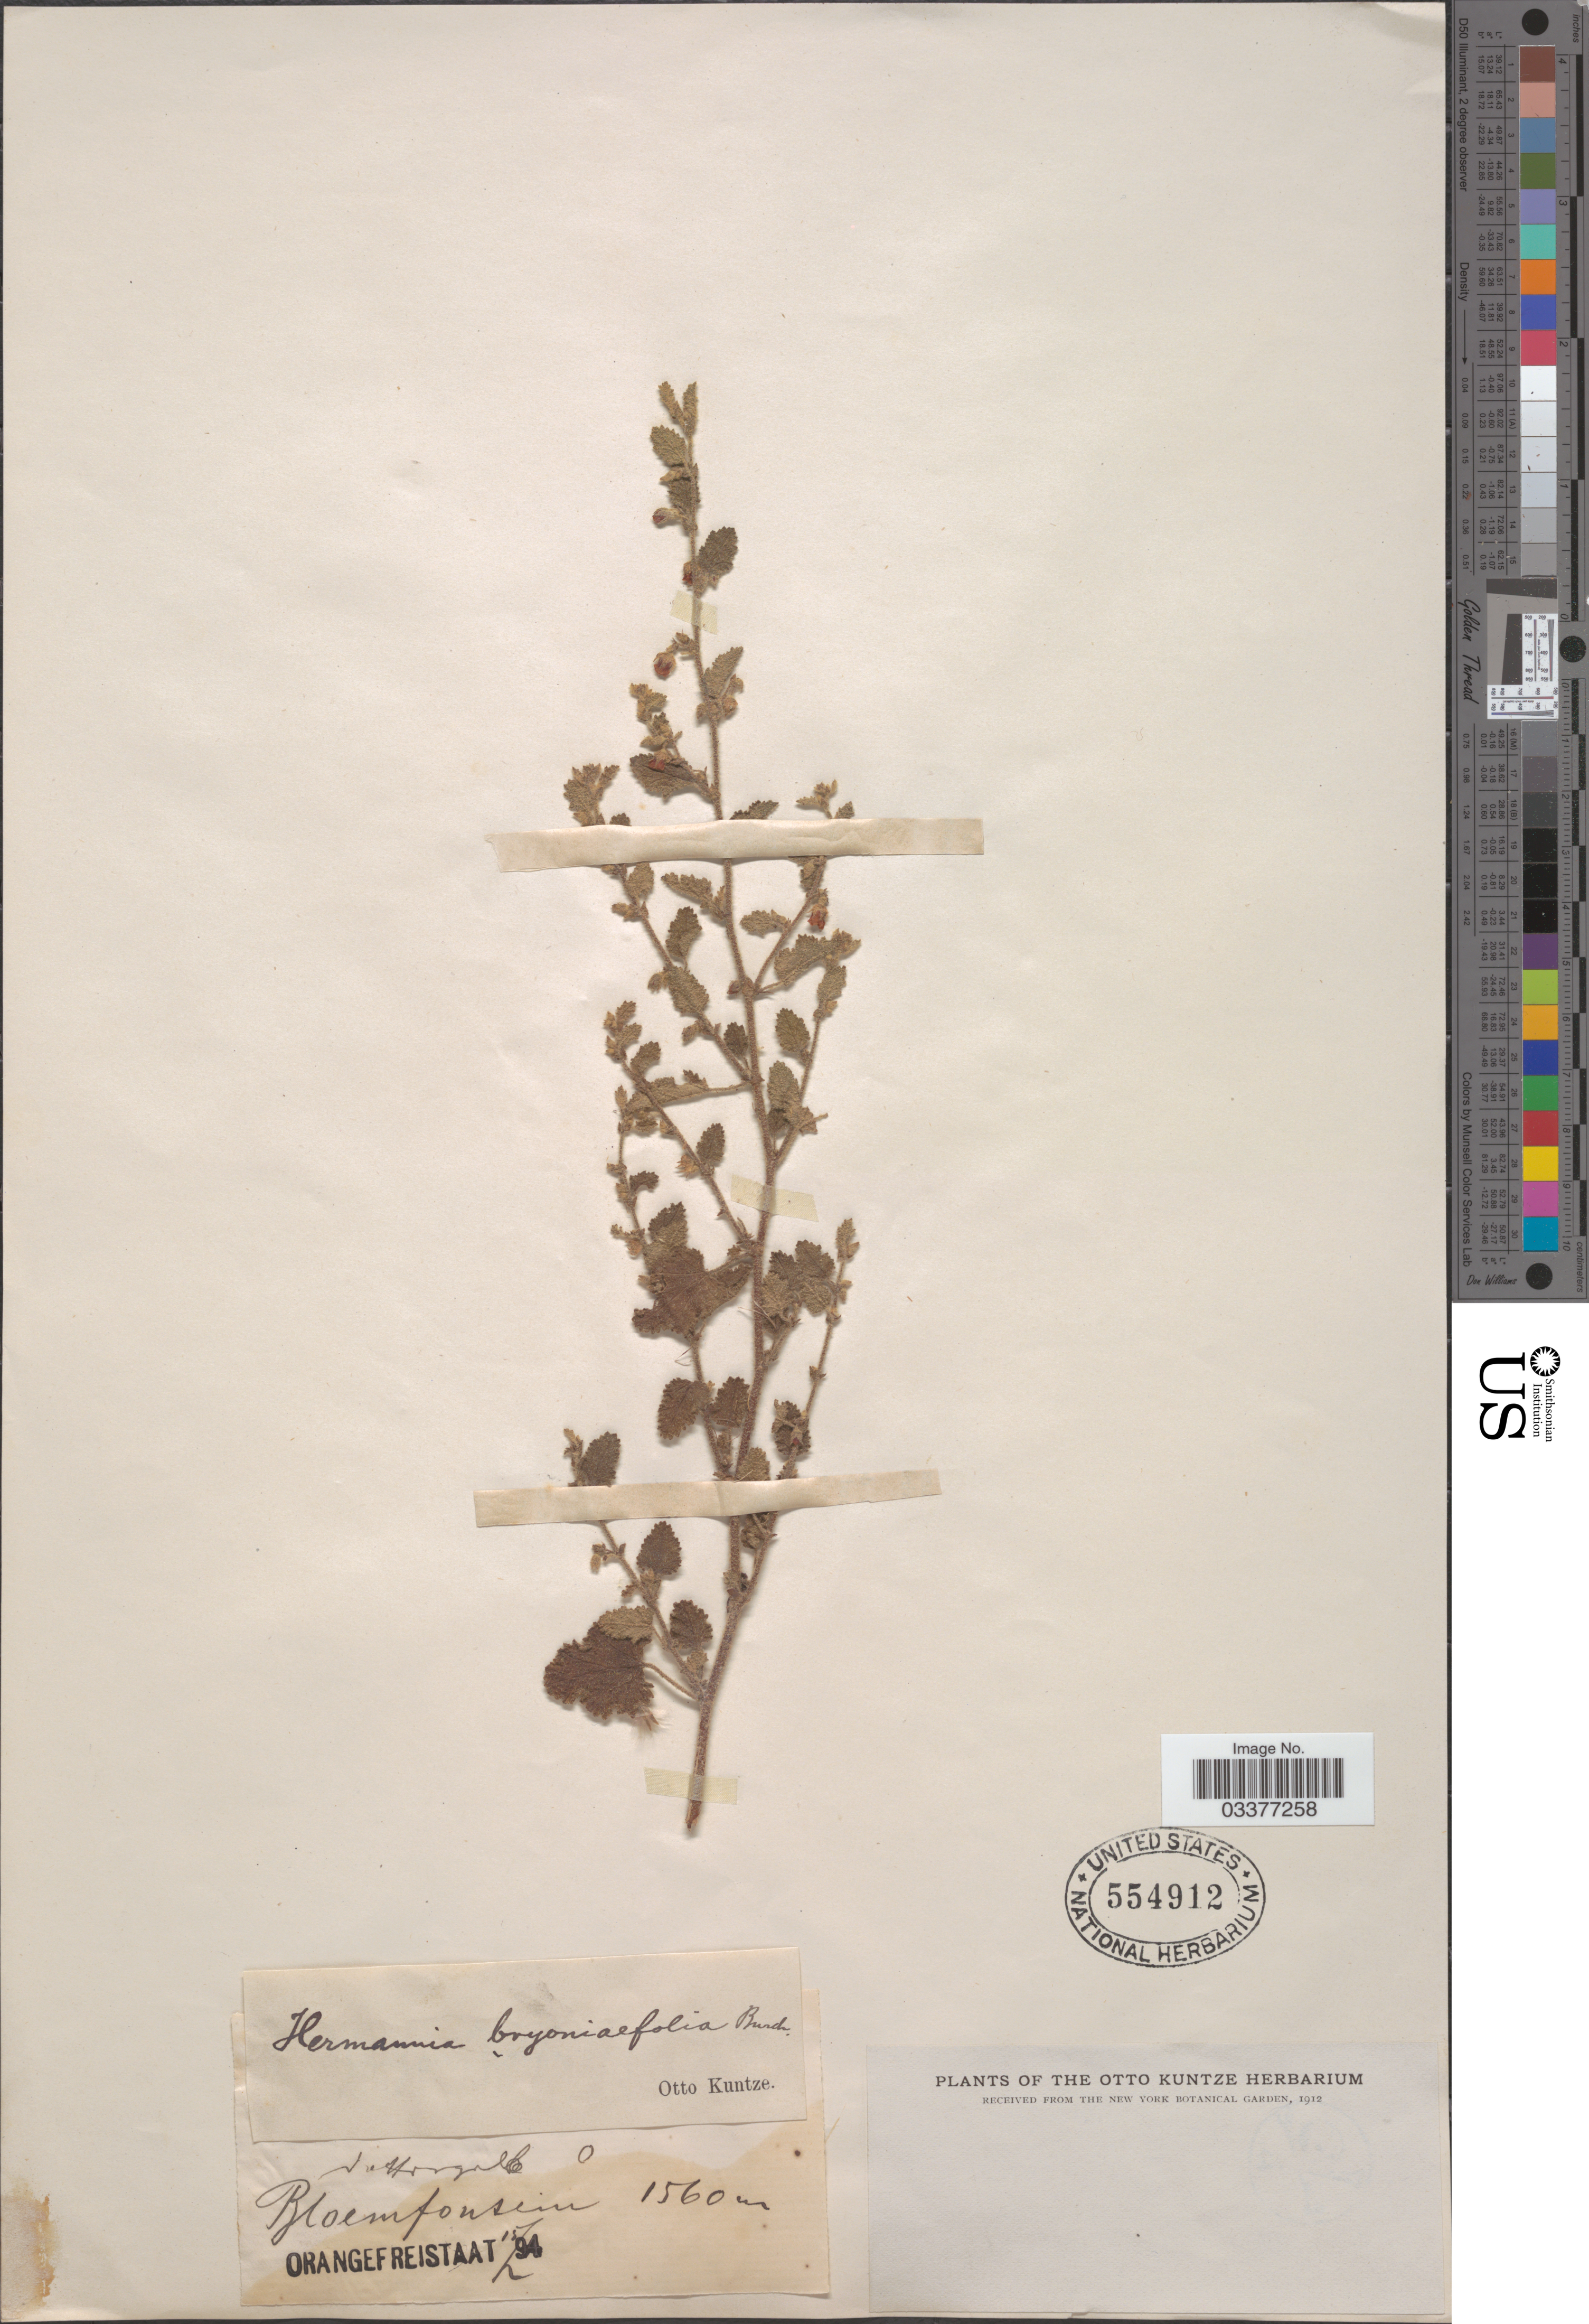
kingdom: Plantae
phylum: Tracheophyta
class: Magnoliopsida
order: Malvales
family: Malvaceae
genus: Hermannia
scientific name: Hermannia bryoniifolia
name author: Burch.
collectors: C.E.O. Kuntze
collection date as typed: Transcribed d/m/y: 15/2/94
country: South Africa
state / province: Free State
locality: Bloemfontein. Orangefreistaat.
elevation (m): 1560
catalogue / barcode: US 554912